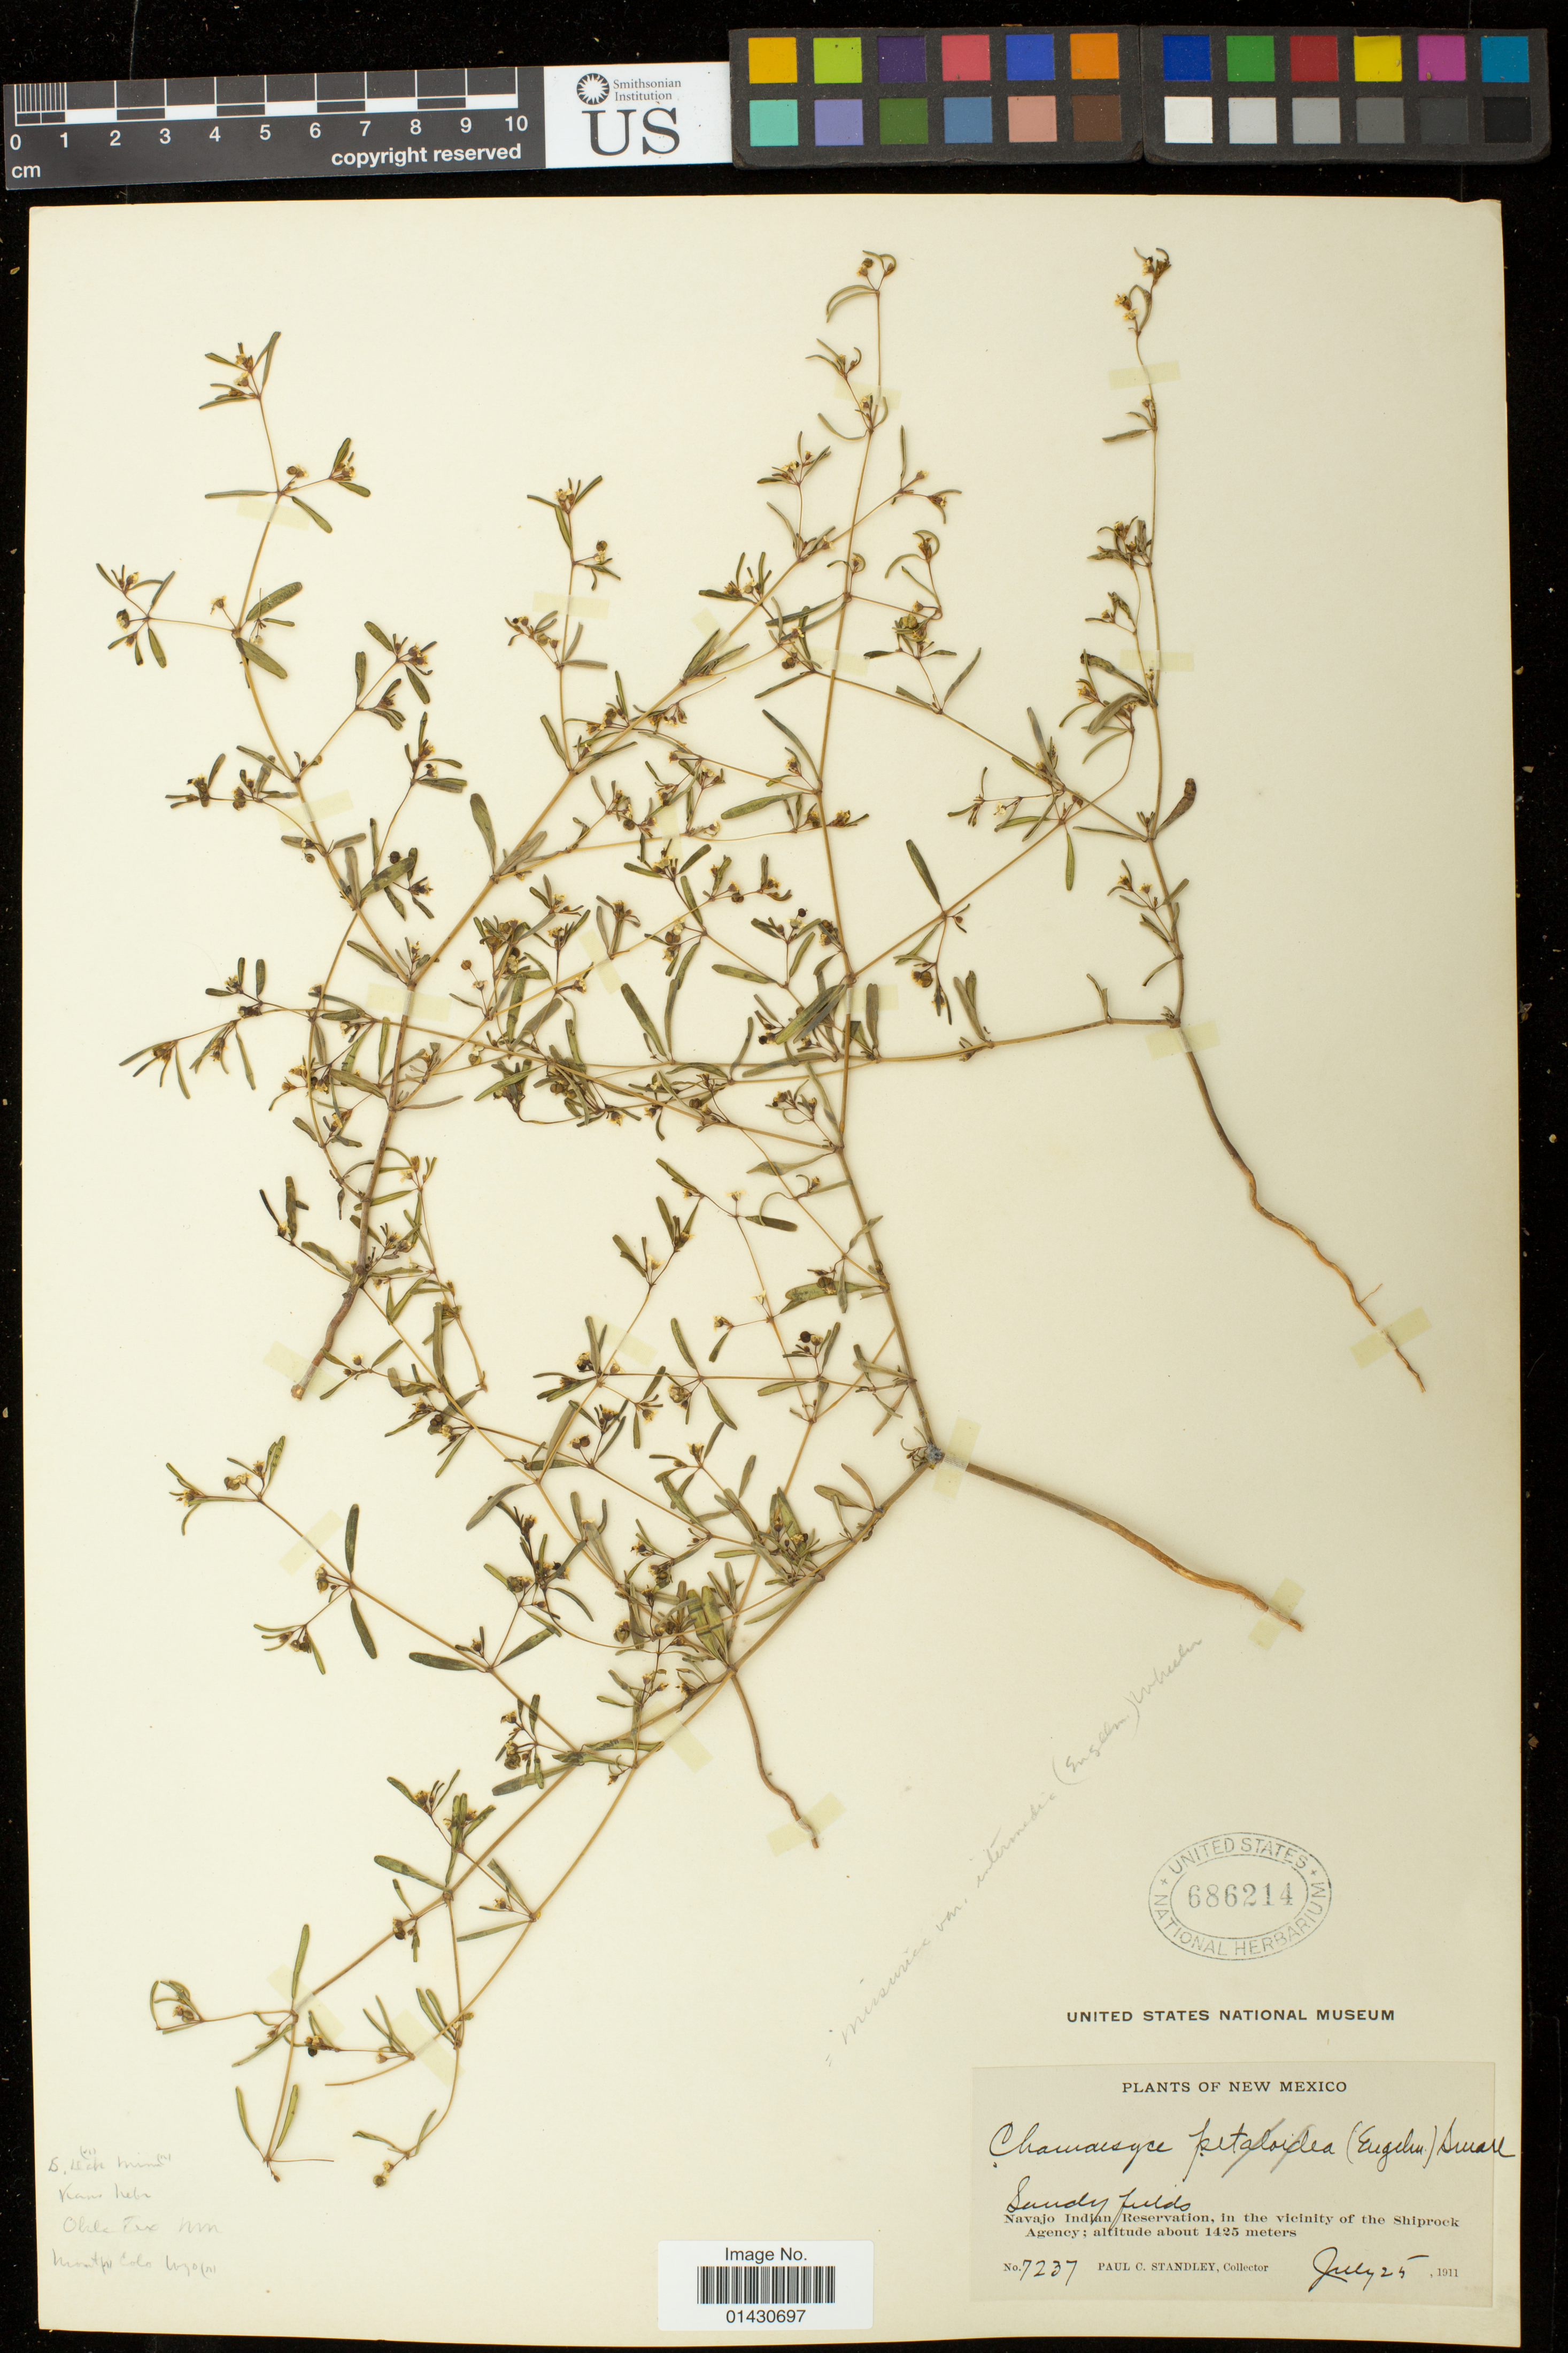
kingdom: Plantae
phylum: Tracheophyta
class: Magnoliopsida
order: Malpighiales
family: Euphorbiaceae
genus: Euphorbia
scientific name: Euphorbia missurica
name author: Raf.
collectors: P. C. Standley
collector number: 7237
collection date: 1911-07-25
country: United States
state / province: New Mexico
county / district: San Juan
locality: Navajo Indian Reservation, in the vicinity of the Shiprock Agency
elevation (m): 1425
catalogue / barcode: US 686214